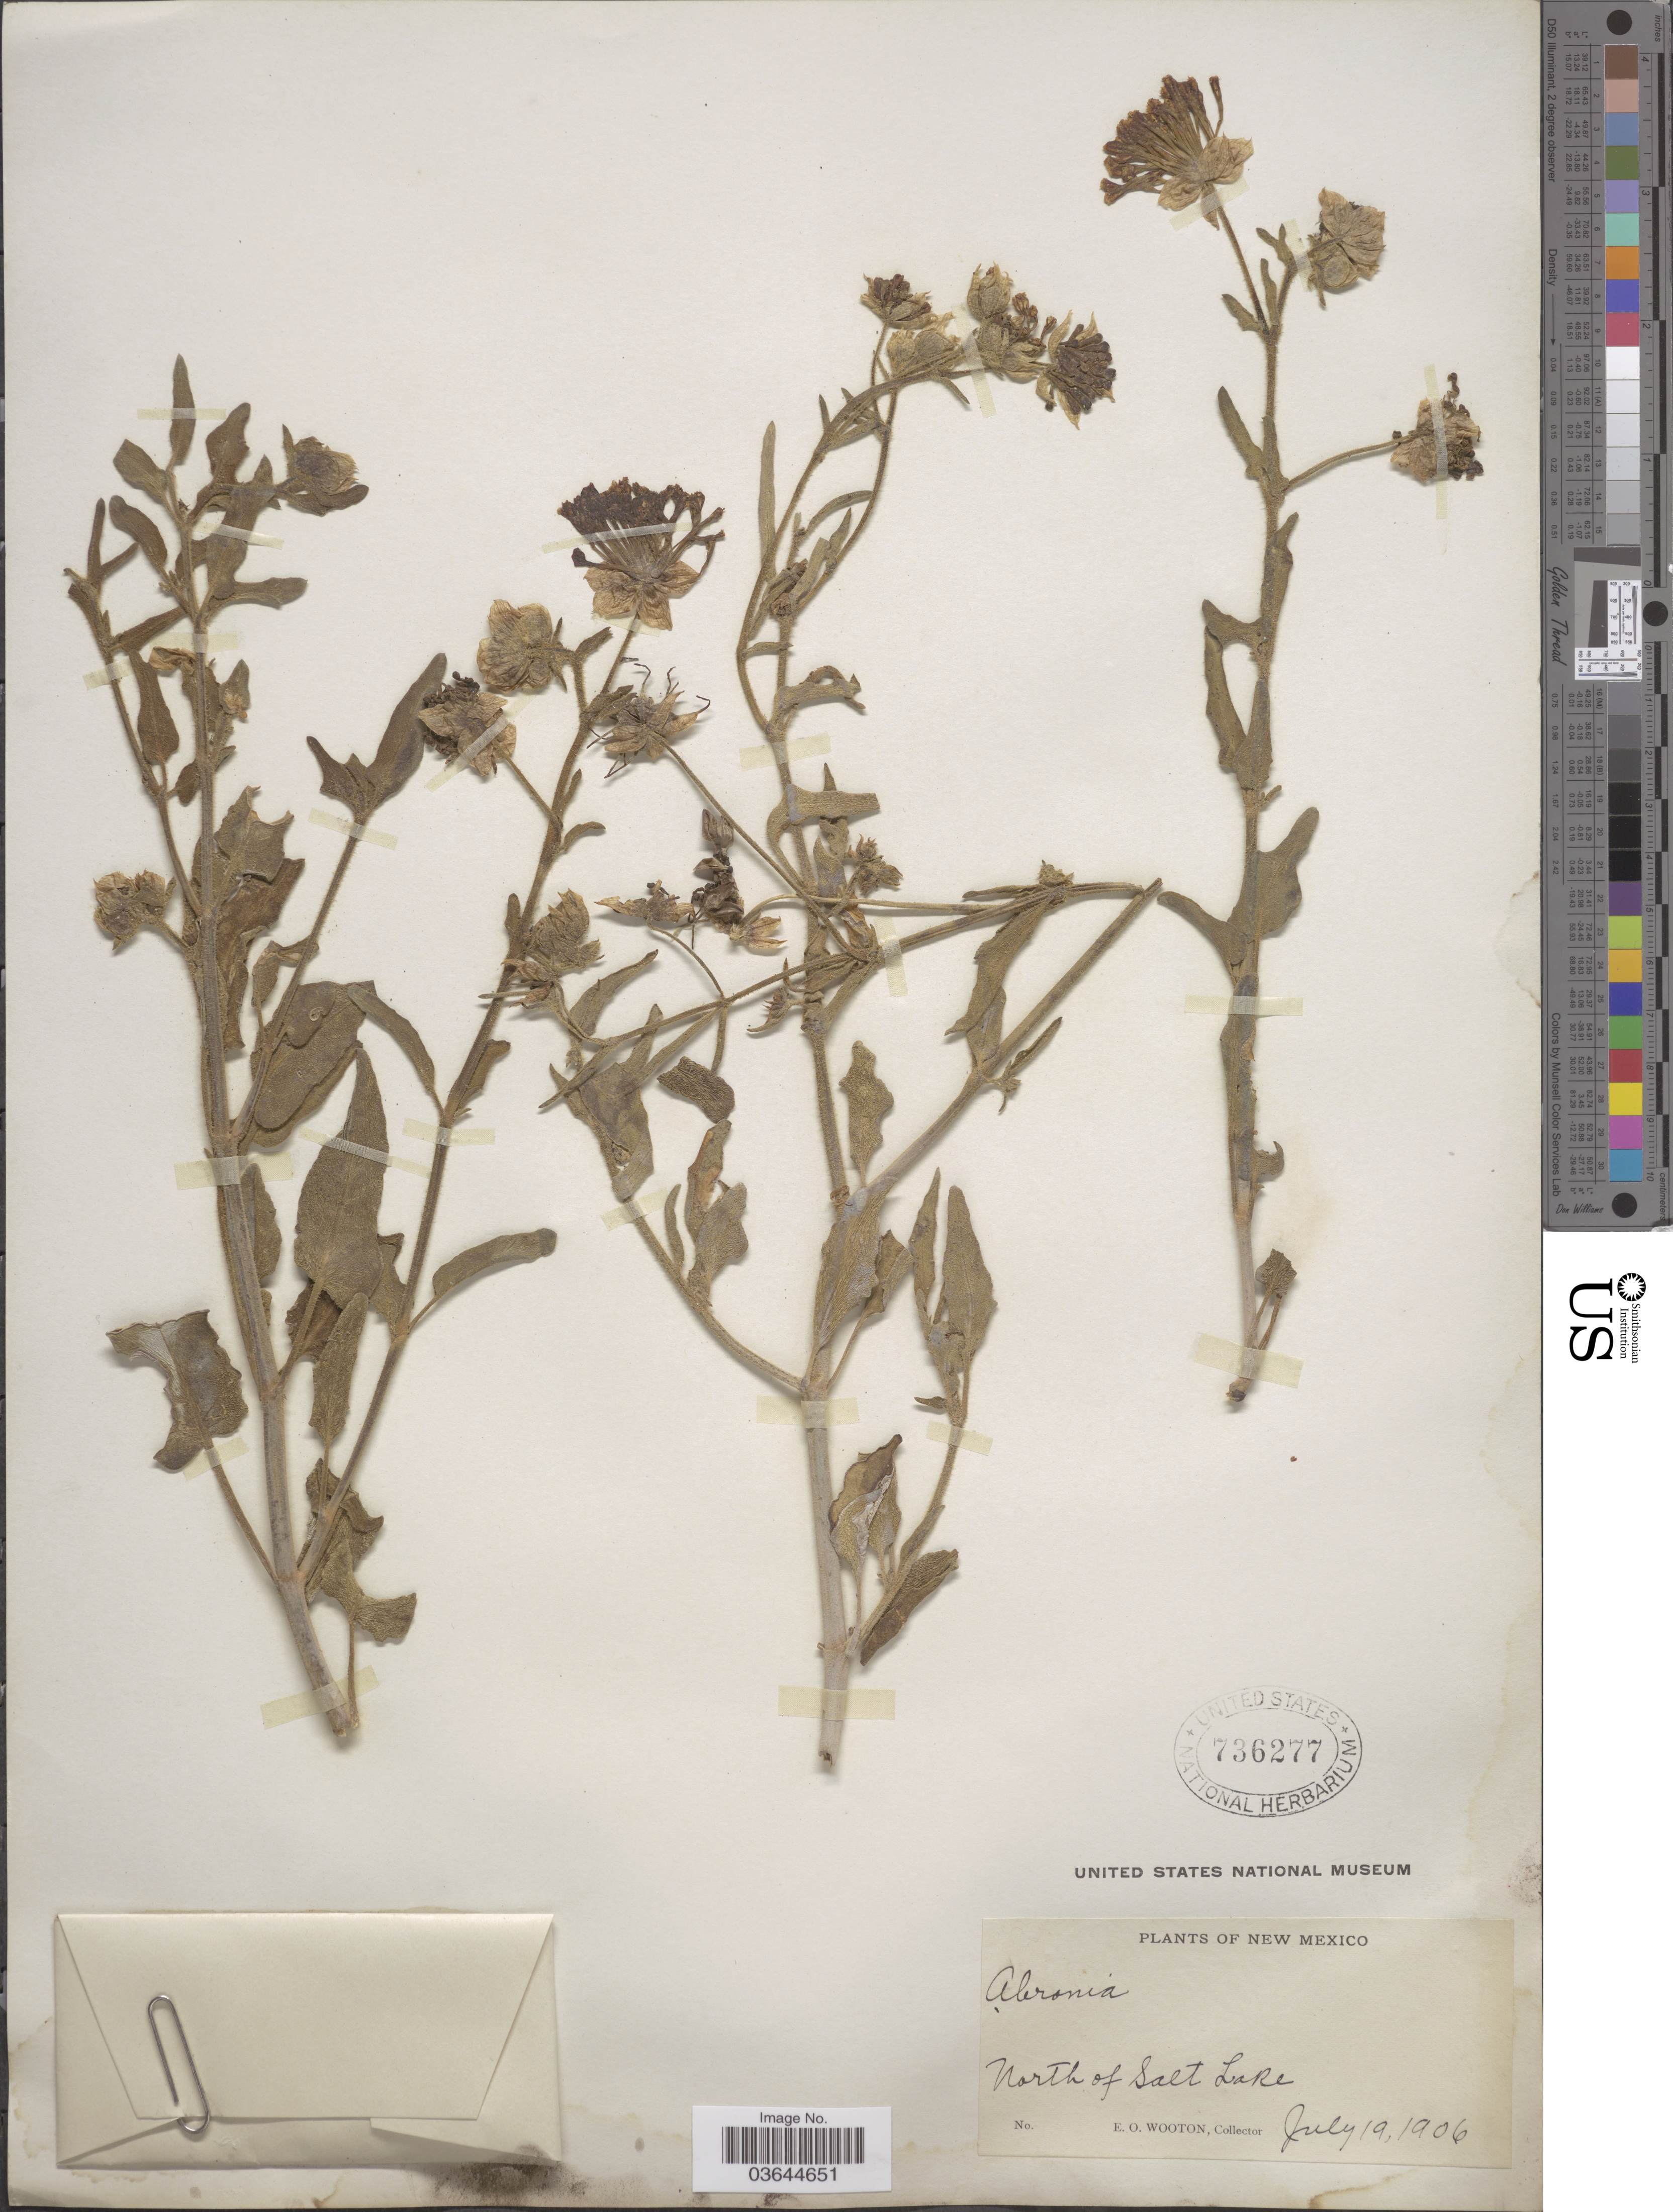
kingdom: Plantae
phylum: Tracheophyta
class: Magnoliopsida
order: Caryophyllales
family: Nyctaginaceae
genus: Abronia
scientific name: Abronia fragrans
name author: Nutt. ex Hook.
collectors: E. O. Wooton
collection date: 1906-07-19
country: United States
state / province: New Mexico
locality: North of Salt Lake.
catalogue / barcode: US 736277